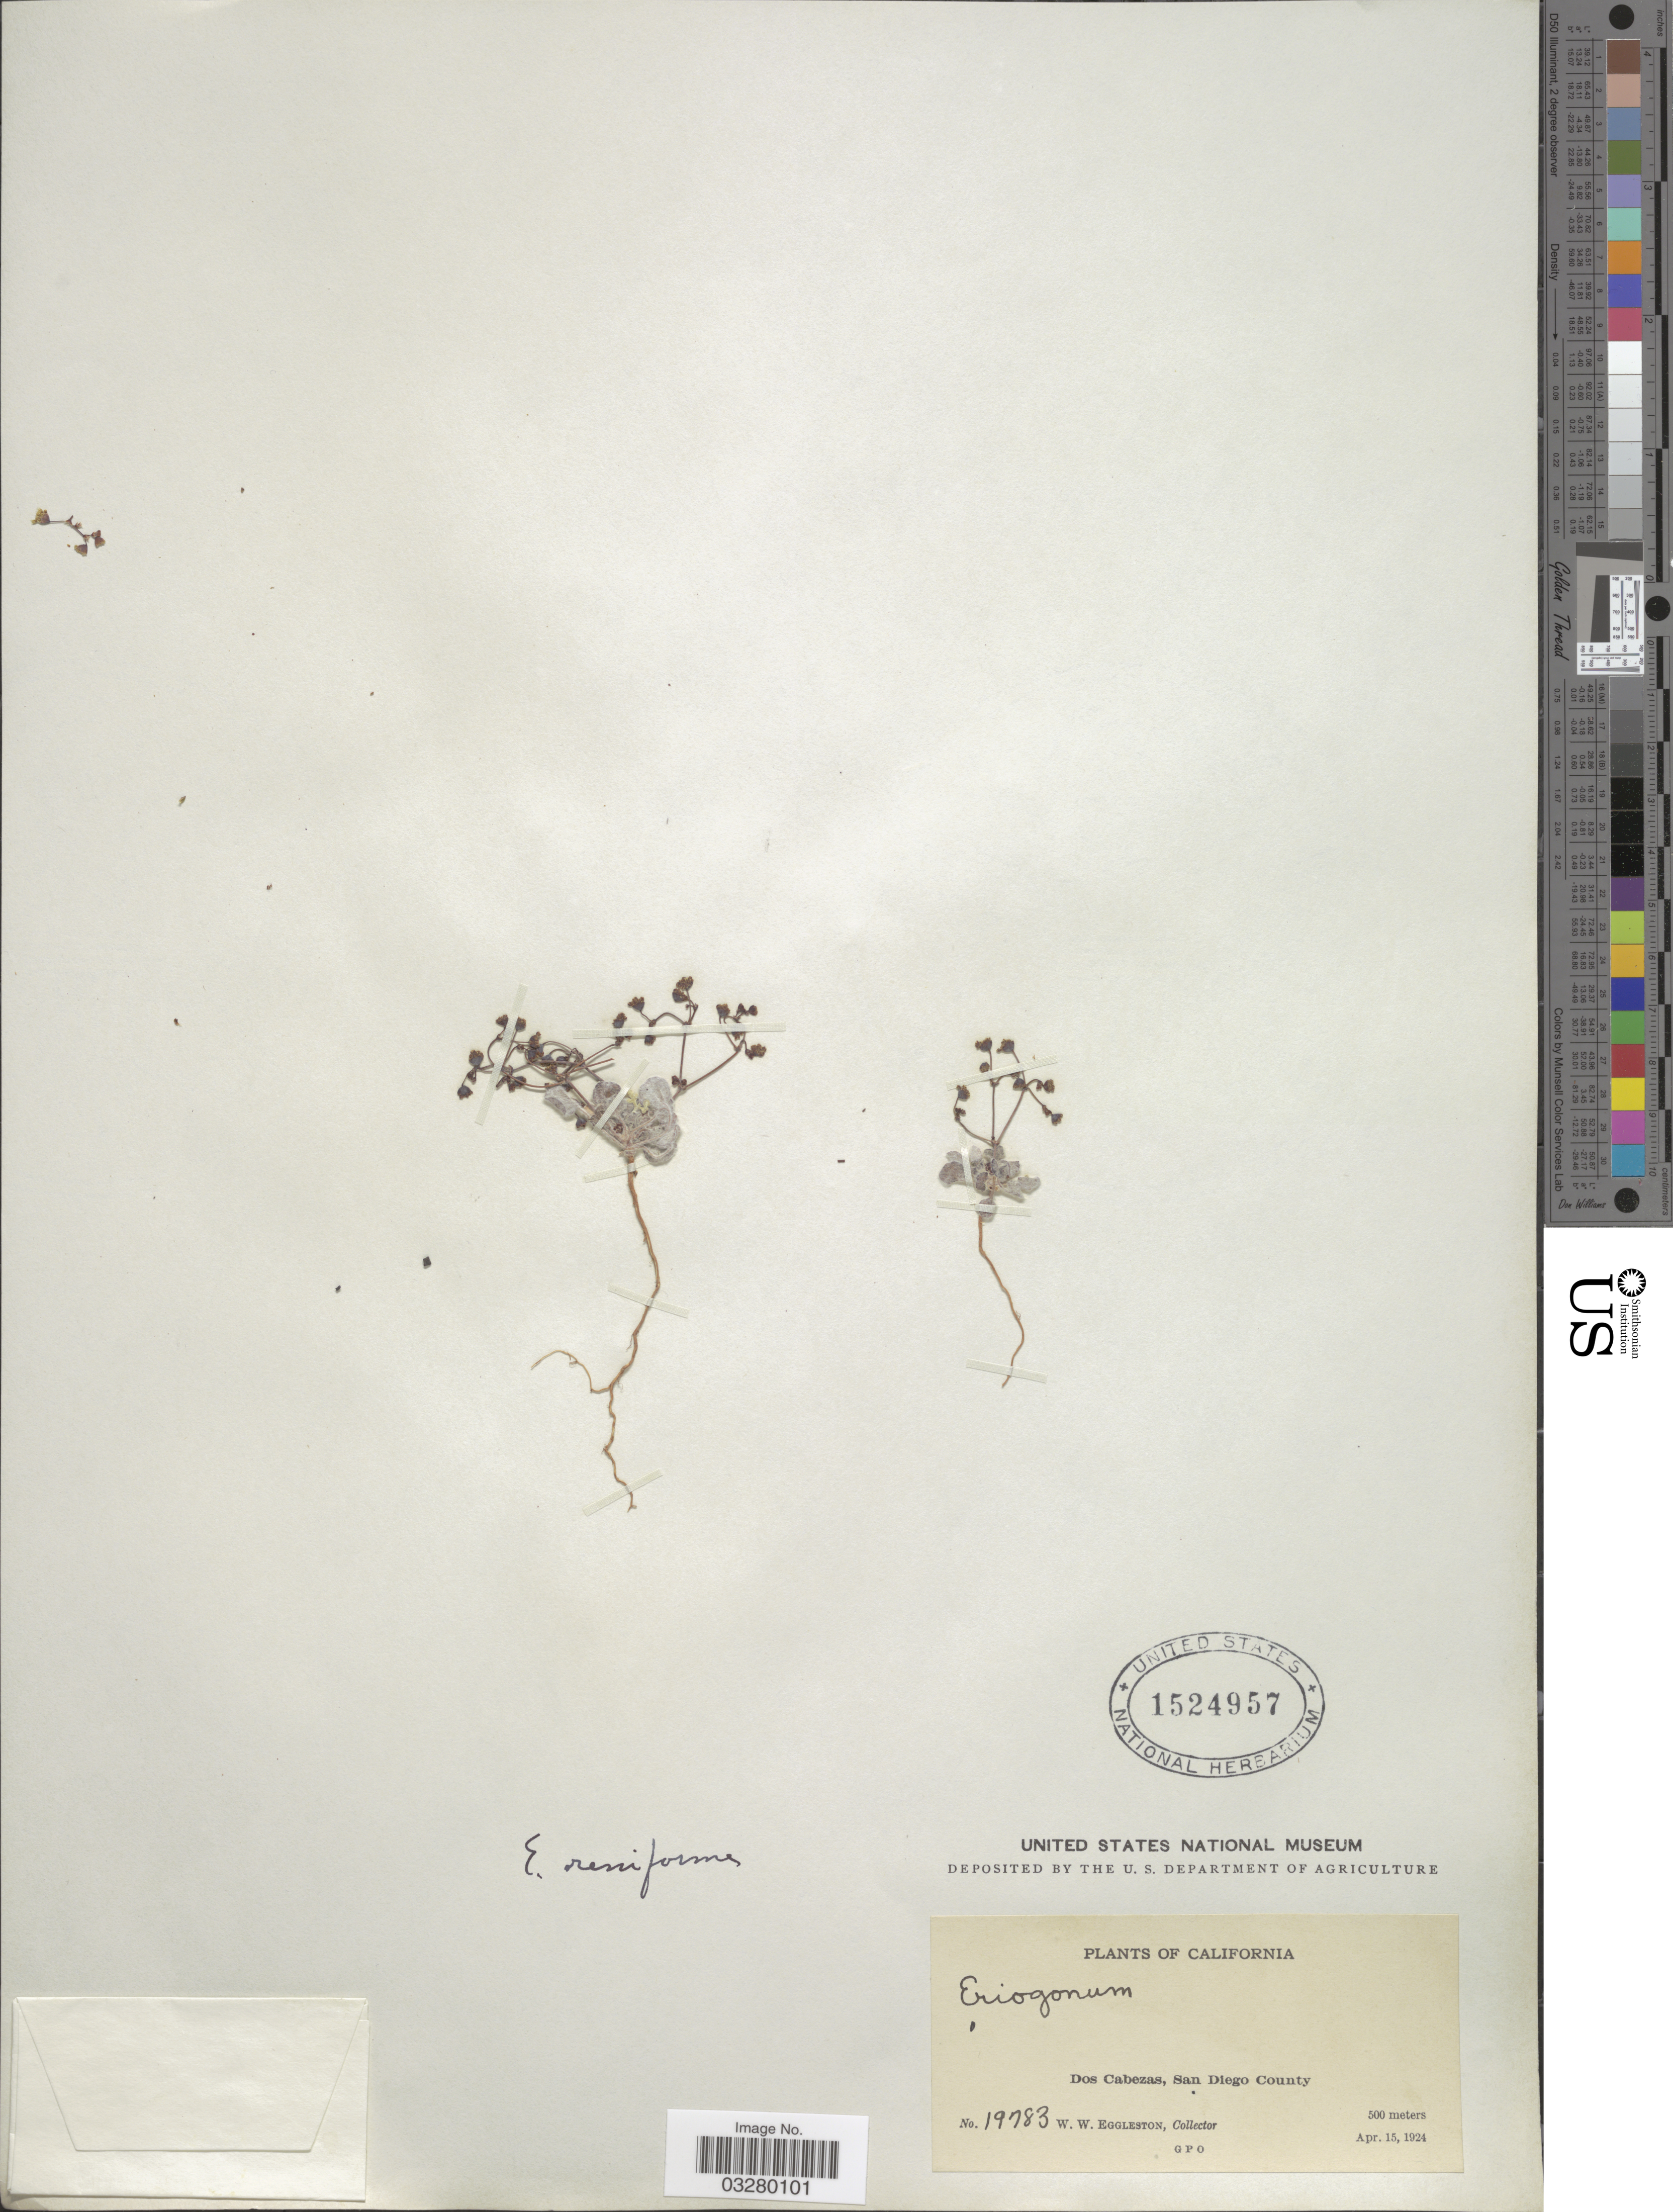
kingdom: Plantae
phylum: Tracheophyta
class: Magnoliopsida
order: Caryophyllales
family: Polygonaceae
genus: Eriogonum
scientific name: Eriogonum reniforme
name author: Torr. & Frém.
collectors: W. W. Eggleston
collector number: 19783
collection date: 1924-04-15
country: United States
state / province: California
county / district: San Diego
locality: Dos Cabezas, San Diego County.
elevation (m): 500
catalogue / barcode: US 1524957